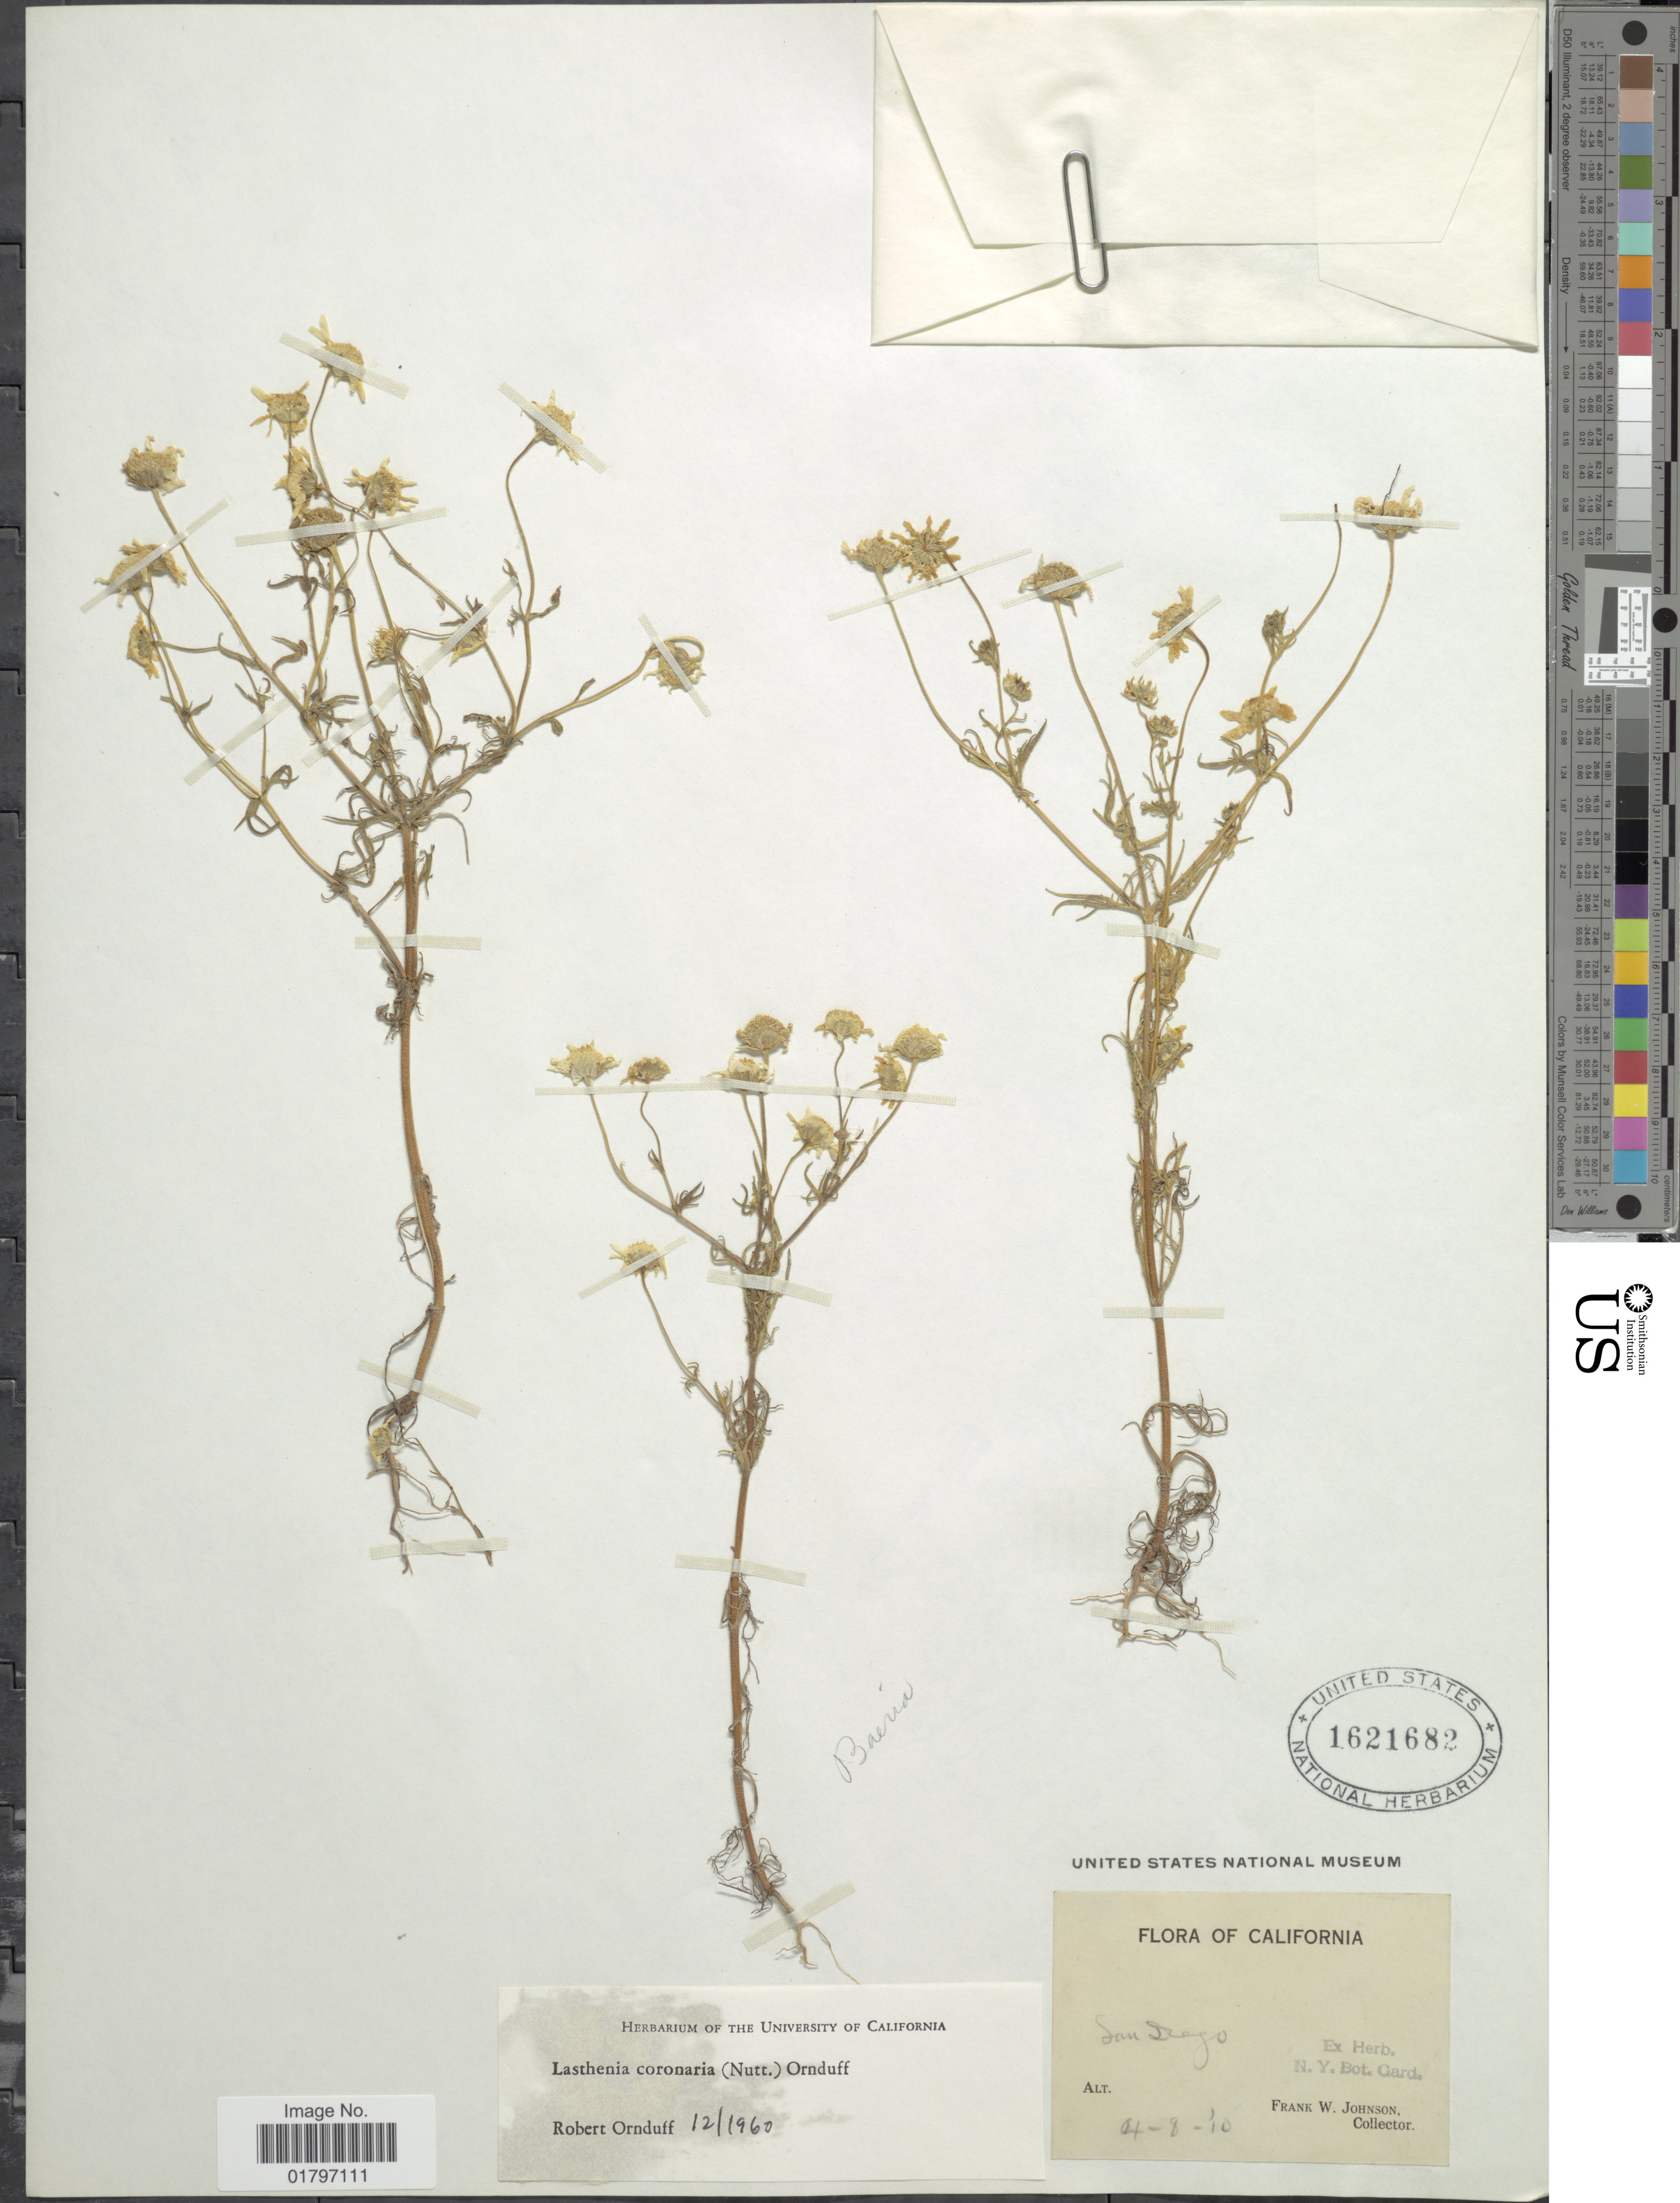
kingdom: Plantae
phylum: Tracheophyta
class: Magnoliopsida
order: Asterales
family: Asteraceae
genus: Lasthenia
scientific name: Lasthenia coronaria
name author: (Nutt.) Ornduff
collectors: F. W. Johnson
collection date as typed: Transcribed d/m/y: 8/4/10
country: United States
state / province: California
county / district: San Diego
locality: San Diego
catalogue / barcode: US 1621682